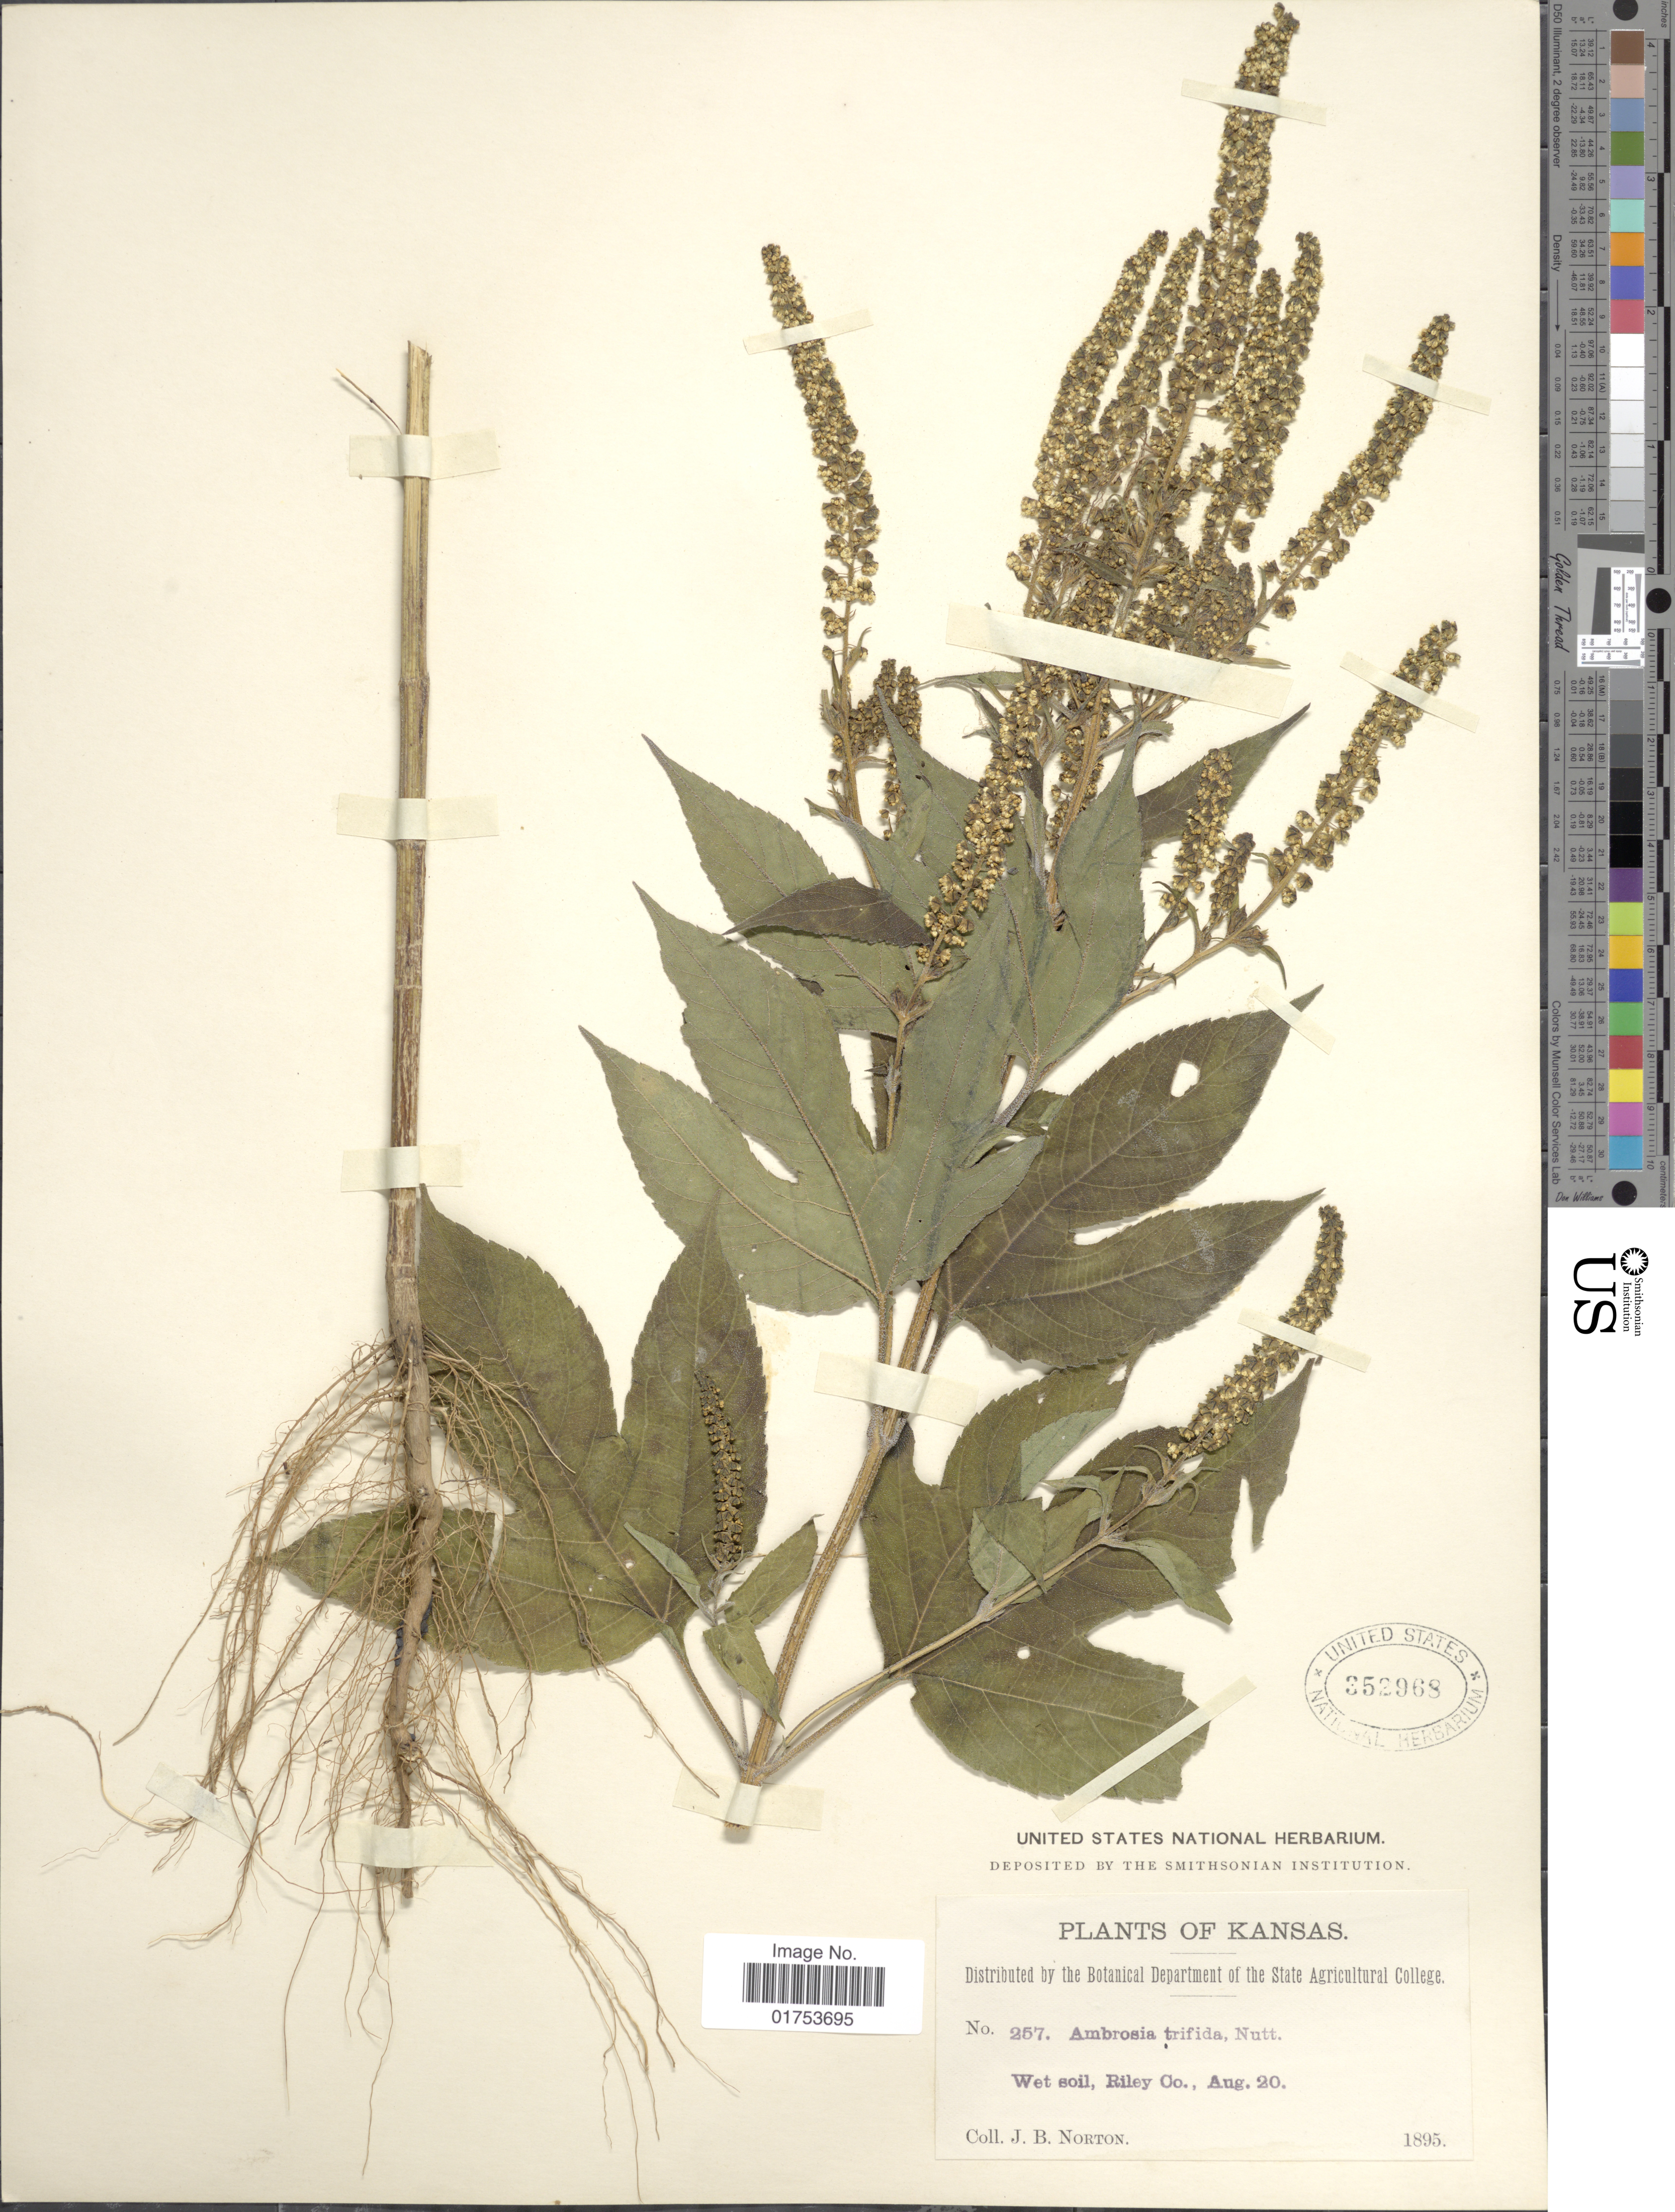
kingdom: Plantae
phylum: Tracheophyta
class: Magnoliopsida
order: Asterales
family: Asteraceae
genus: Ambrosia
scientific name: Ambrosia trifida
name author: L.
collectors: J. B. Norton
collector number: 257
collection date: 1895-08-20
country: United States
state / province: Kansas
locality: Wet soil, Riley Co.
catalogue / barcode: US 352968